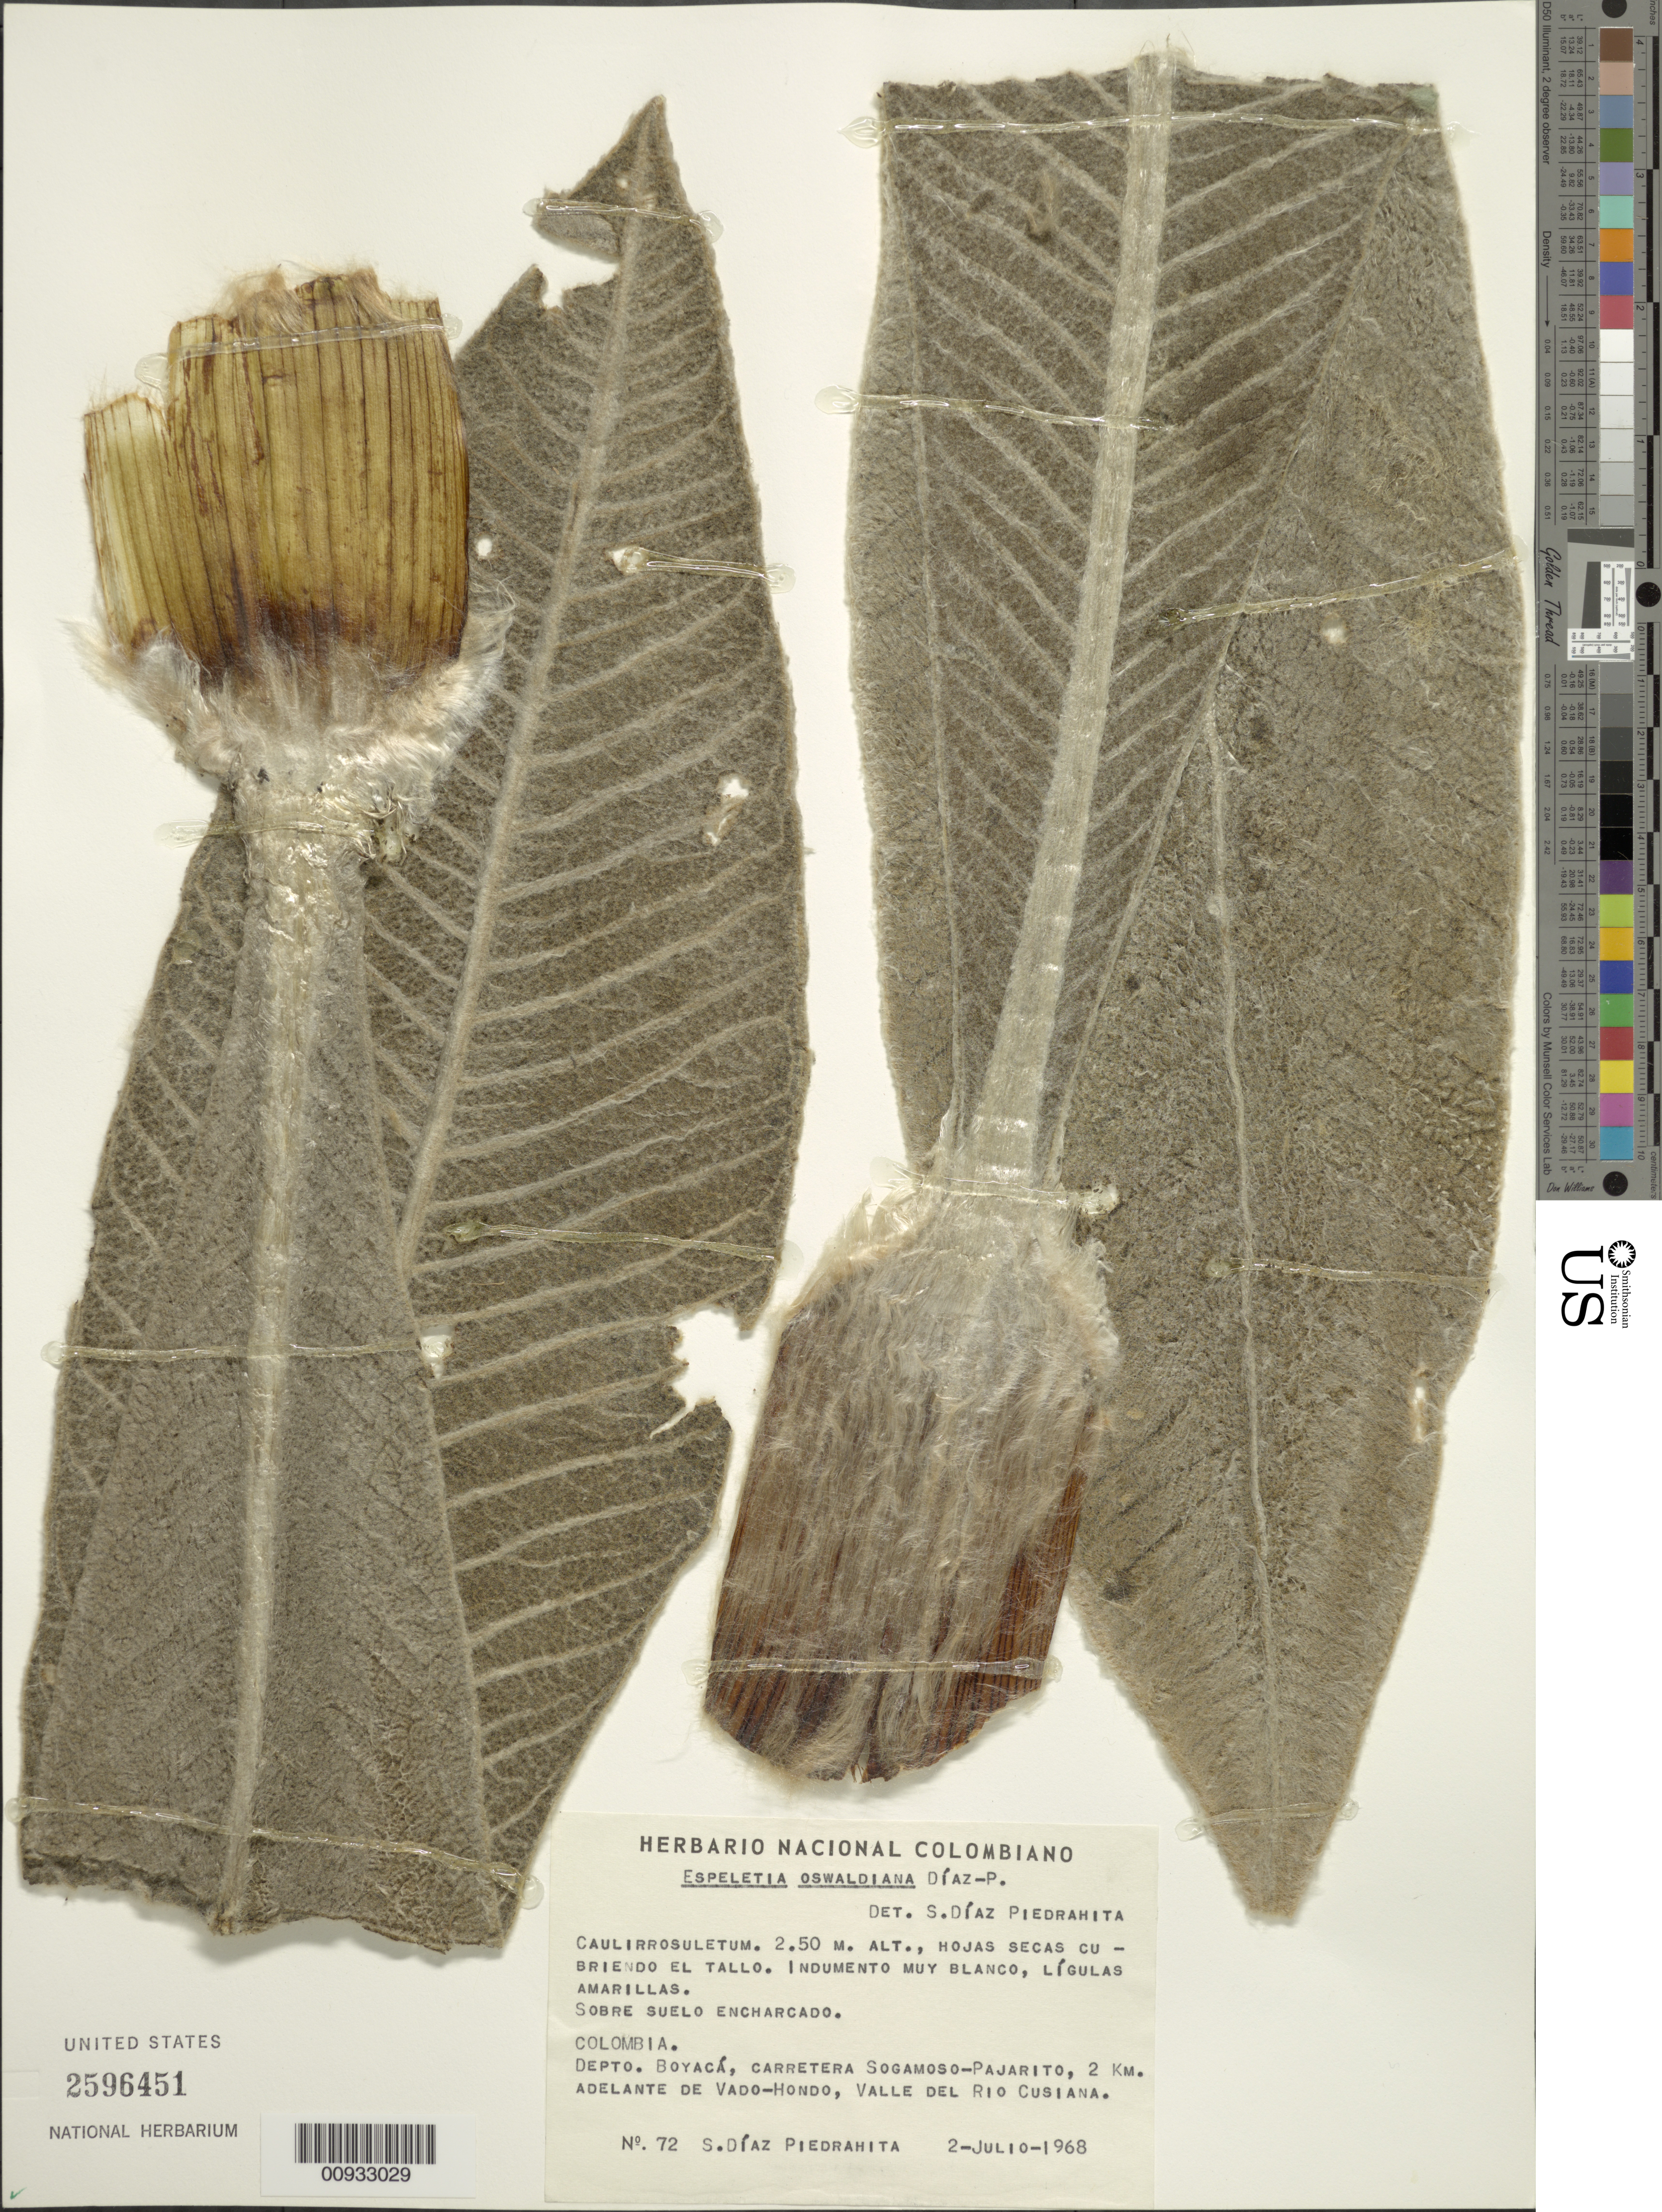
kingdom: Plantae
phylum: Tracheophyta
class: Magnoliopsida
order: Asterales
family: Asteraceae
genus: Espeletia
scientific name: Espeletia oswaldiana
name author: S. Díaz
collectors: S. Díaz Píedrahíta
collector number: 72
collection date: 1968-07-02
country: Colombia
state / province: Boyacá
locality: Carretera Sogamoso-Pajarito, 2 km adelante de Vado-Hondo, Valle del Rio Cusiana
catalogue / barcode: US 2596451